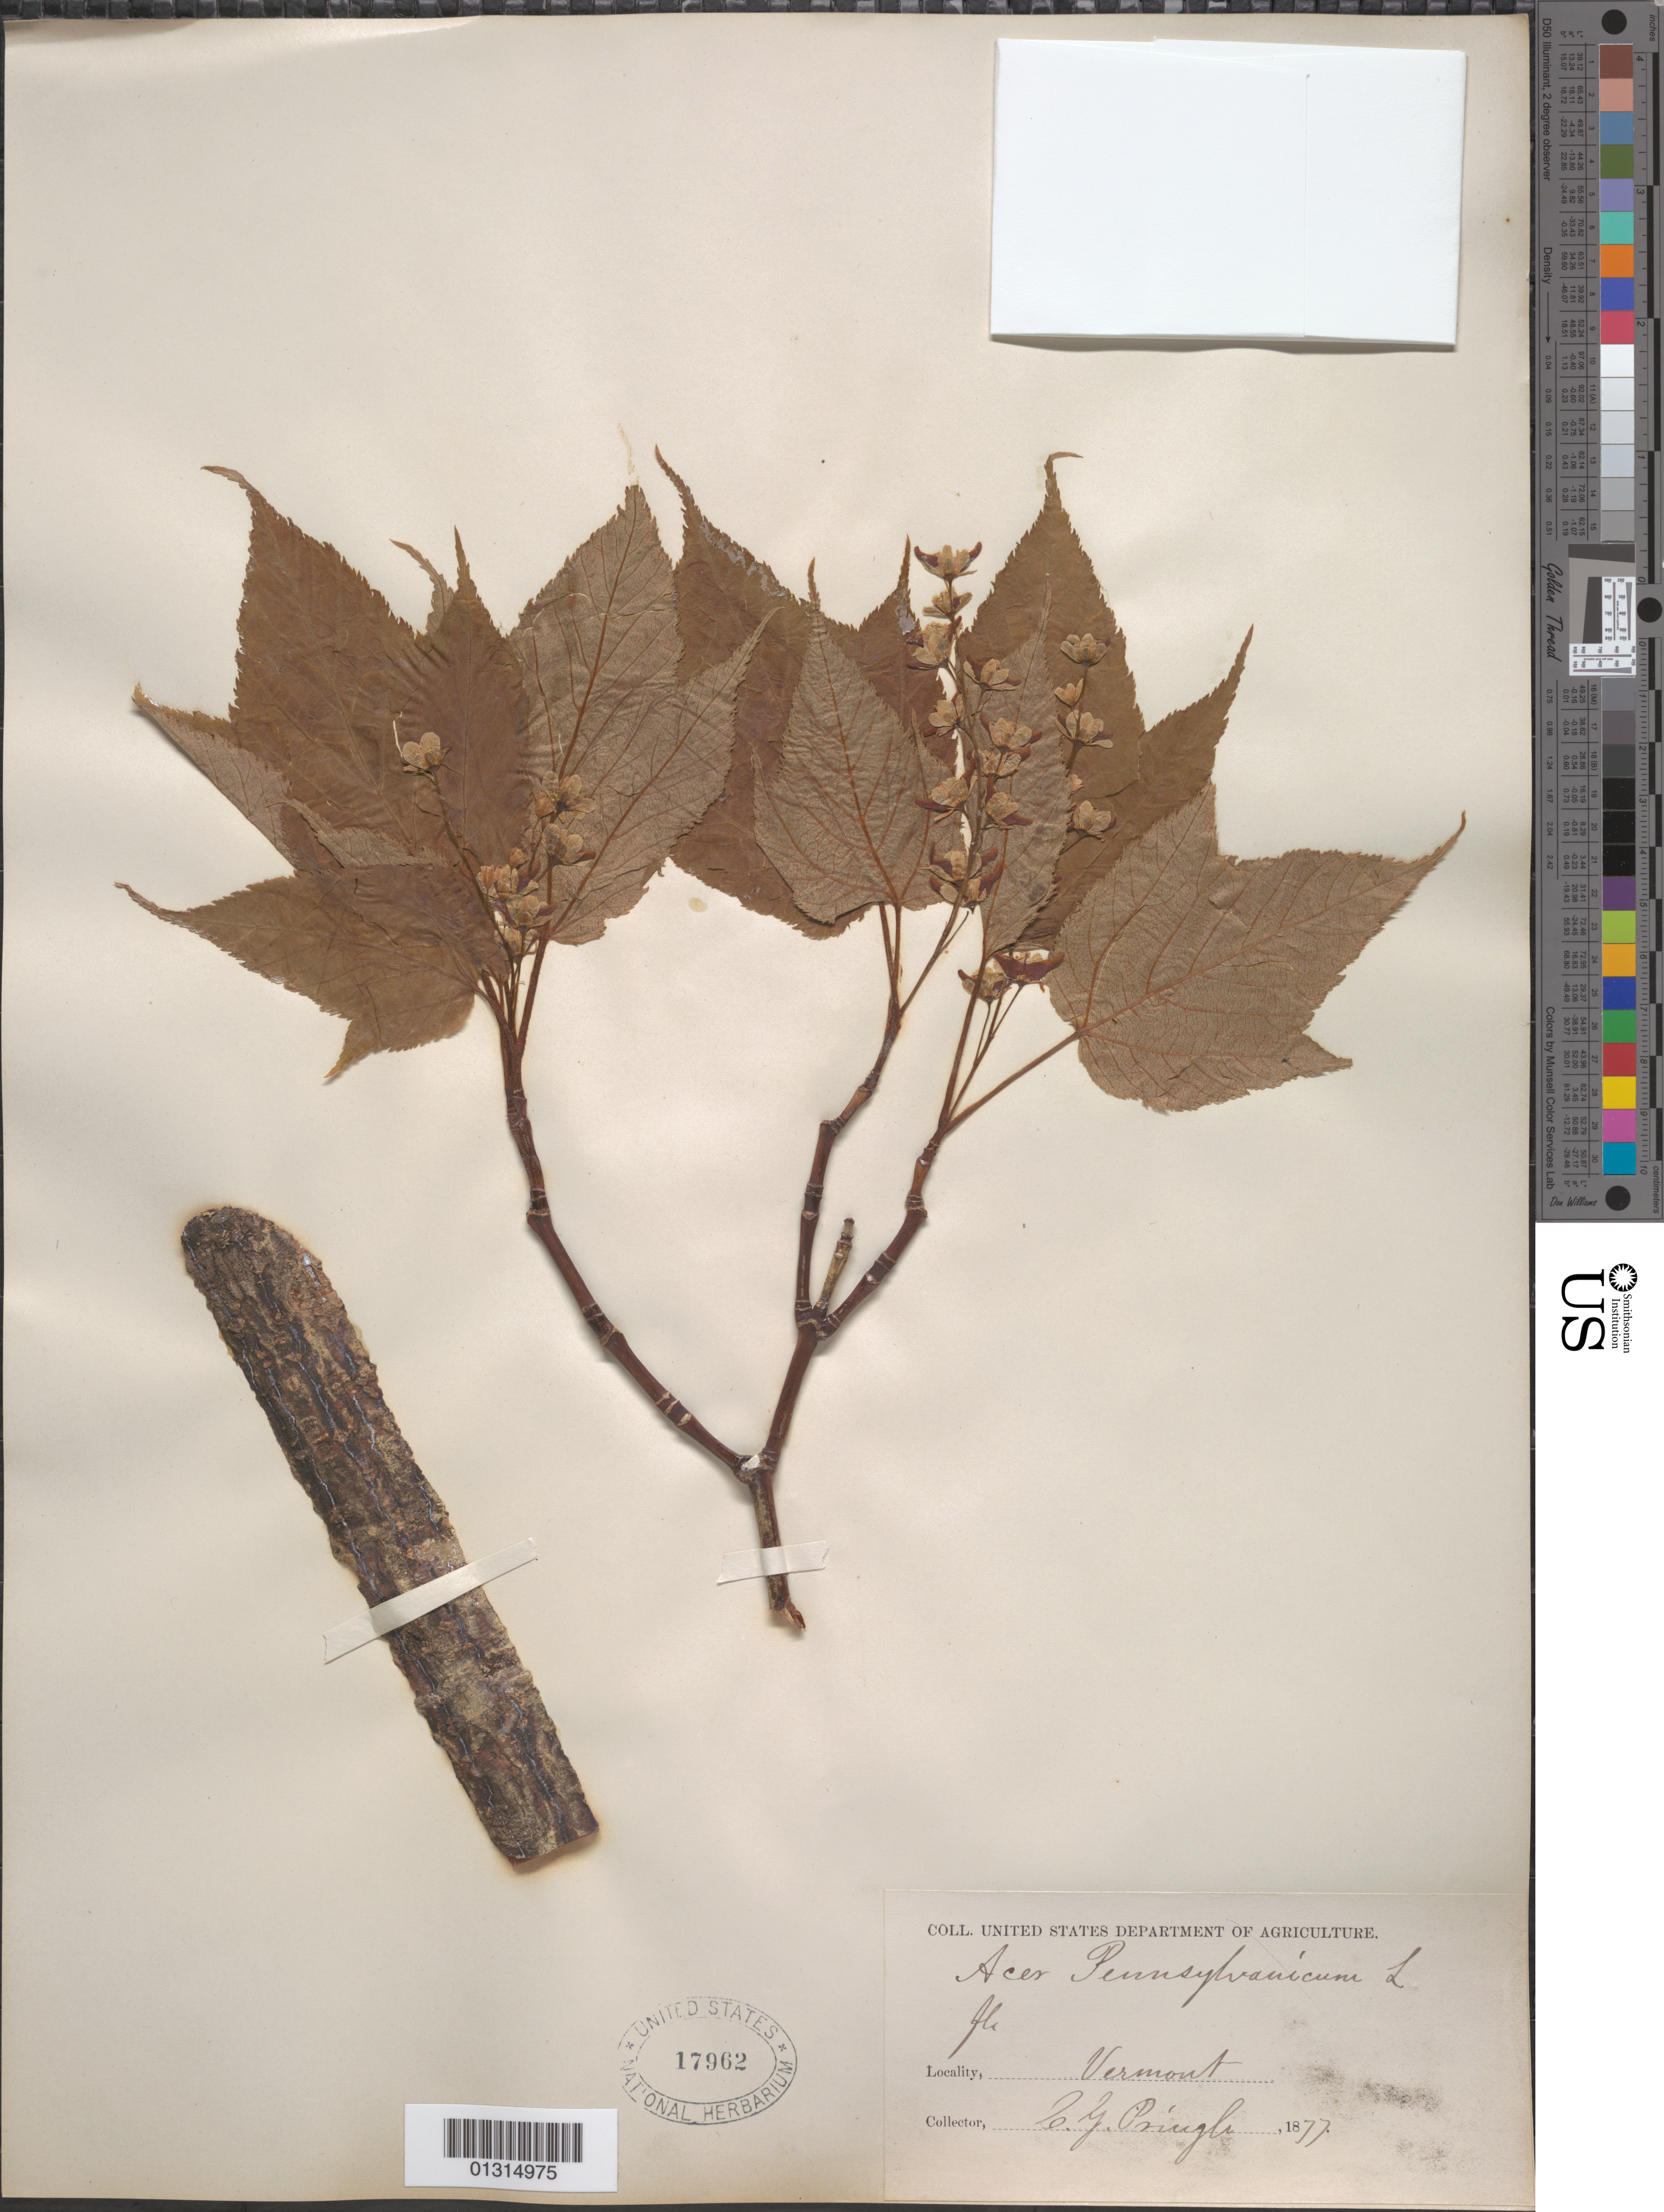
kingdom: Plantae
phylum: Tracheophyta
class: Magnoliopsida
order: Sapindales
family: Sapindaceae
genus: Acer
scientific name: Acer pensylvanicum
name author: L.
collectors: C. G. Pringle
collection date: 1877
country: United States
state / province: Vermont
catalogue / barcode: US 17962